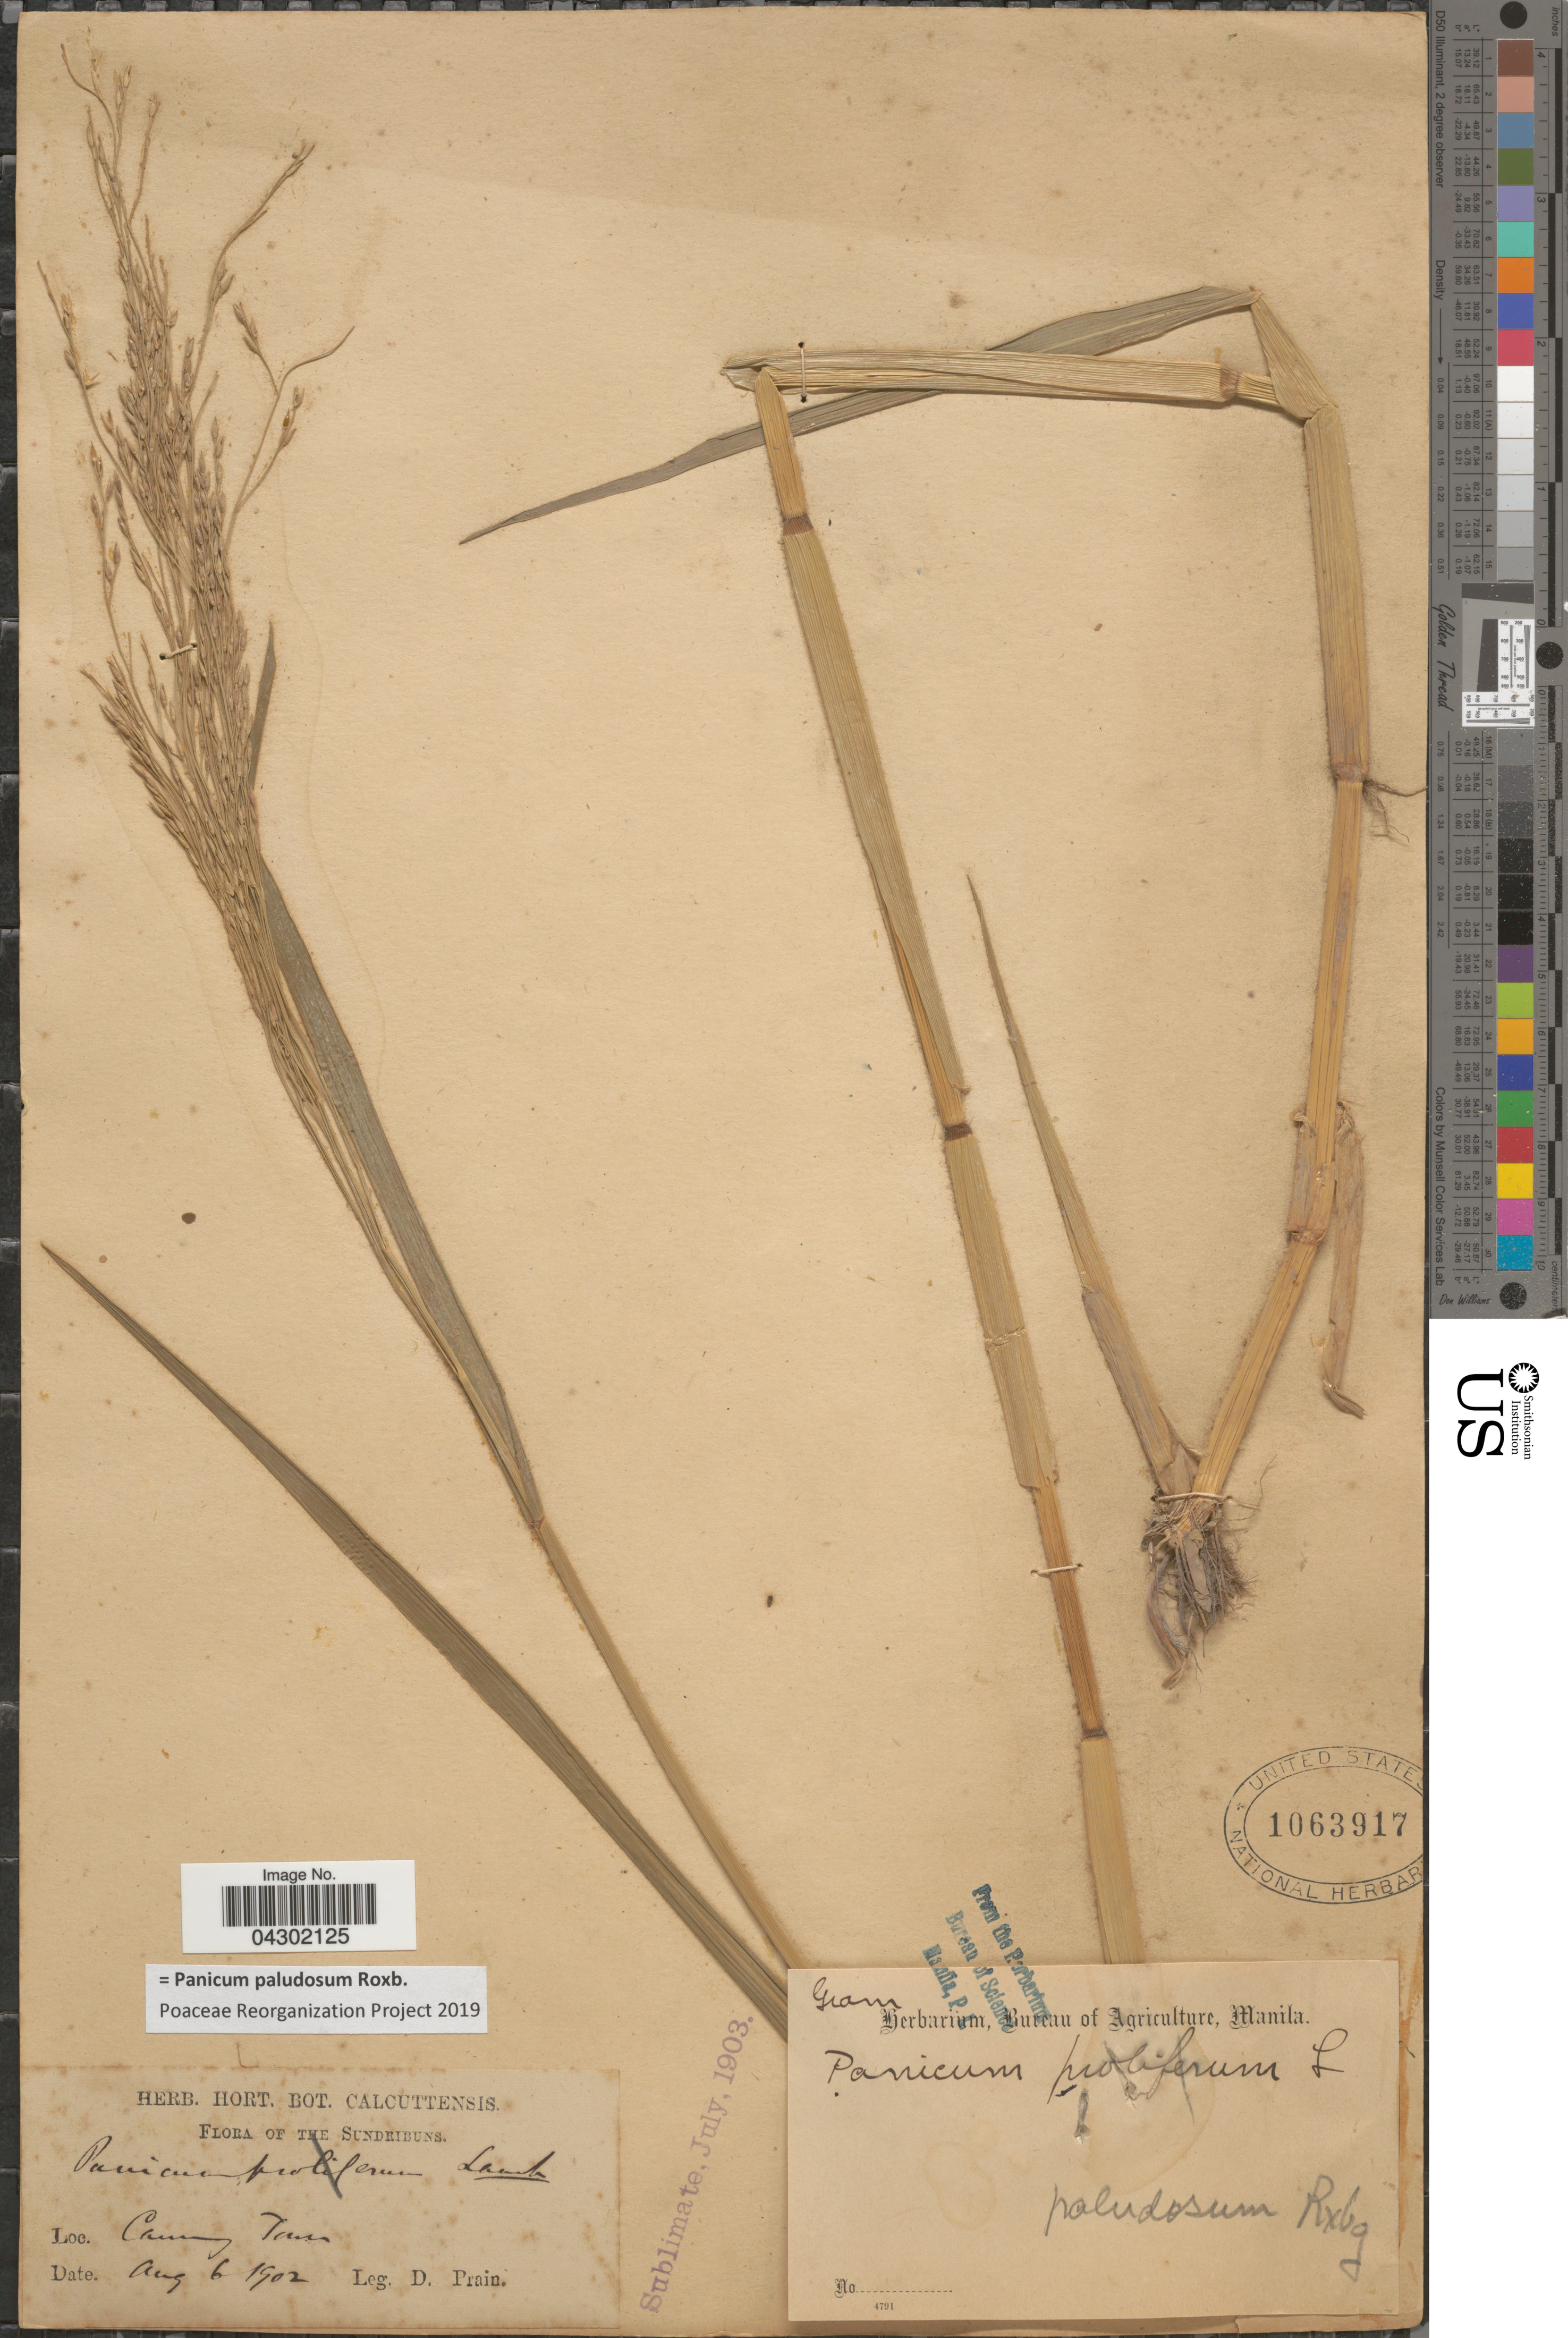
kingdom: Plantae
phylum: Tracheophyta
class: Liliopsida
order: Poales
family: Poaceae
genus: Panicum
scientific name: Panicum paludosum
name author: Roxb.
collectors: D. Prain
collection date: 1902-08-06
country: India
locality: Sundribuns. Camy Tam.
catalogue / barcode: US 1063917